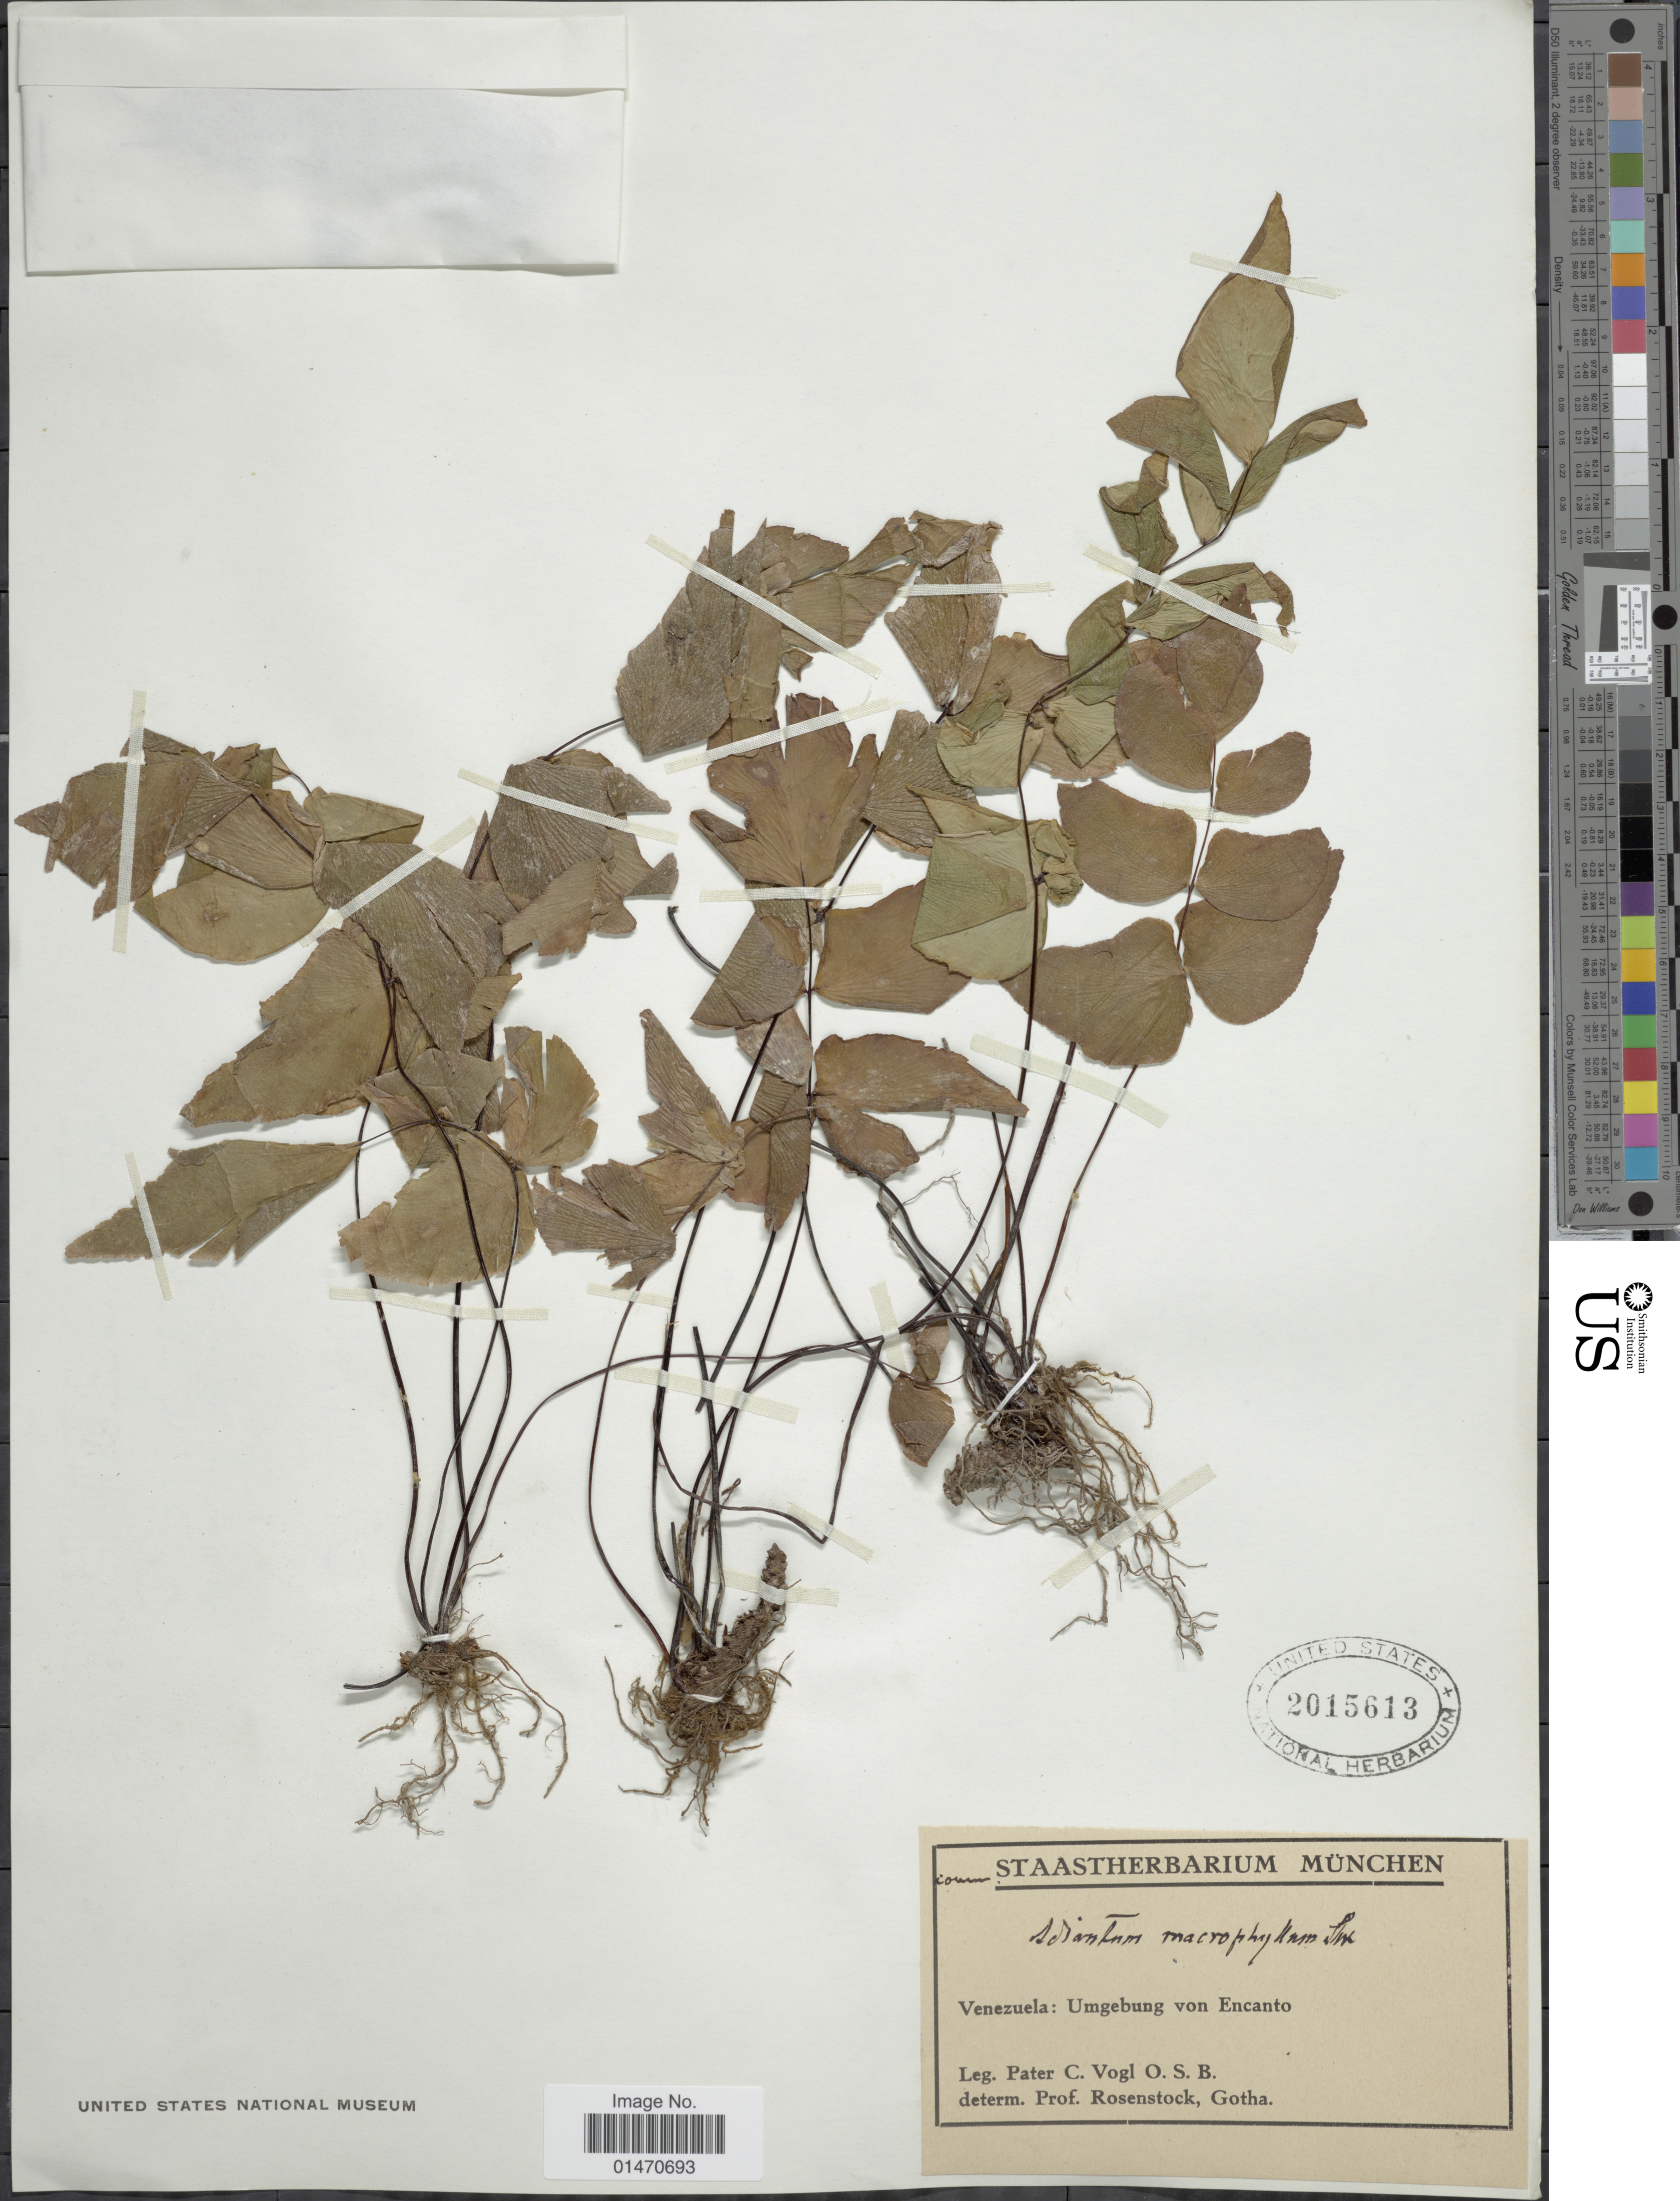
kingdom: Plantae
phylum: Tracheophyta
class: Polypodiopsida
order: Polypodiales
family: Pteridaceae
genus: Adiantum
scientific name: Adiantum macrophyllum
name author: Sw.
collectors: C. Vogl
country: Venezuela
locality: Umgebung von Encanto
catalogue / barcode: US 2015613